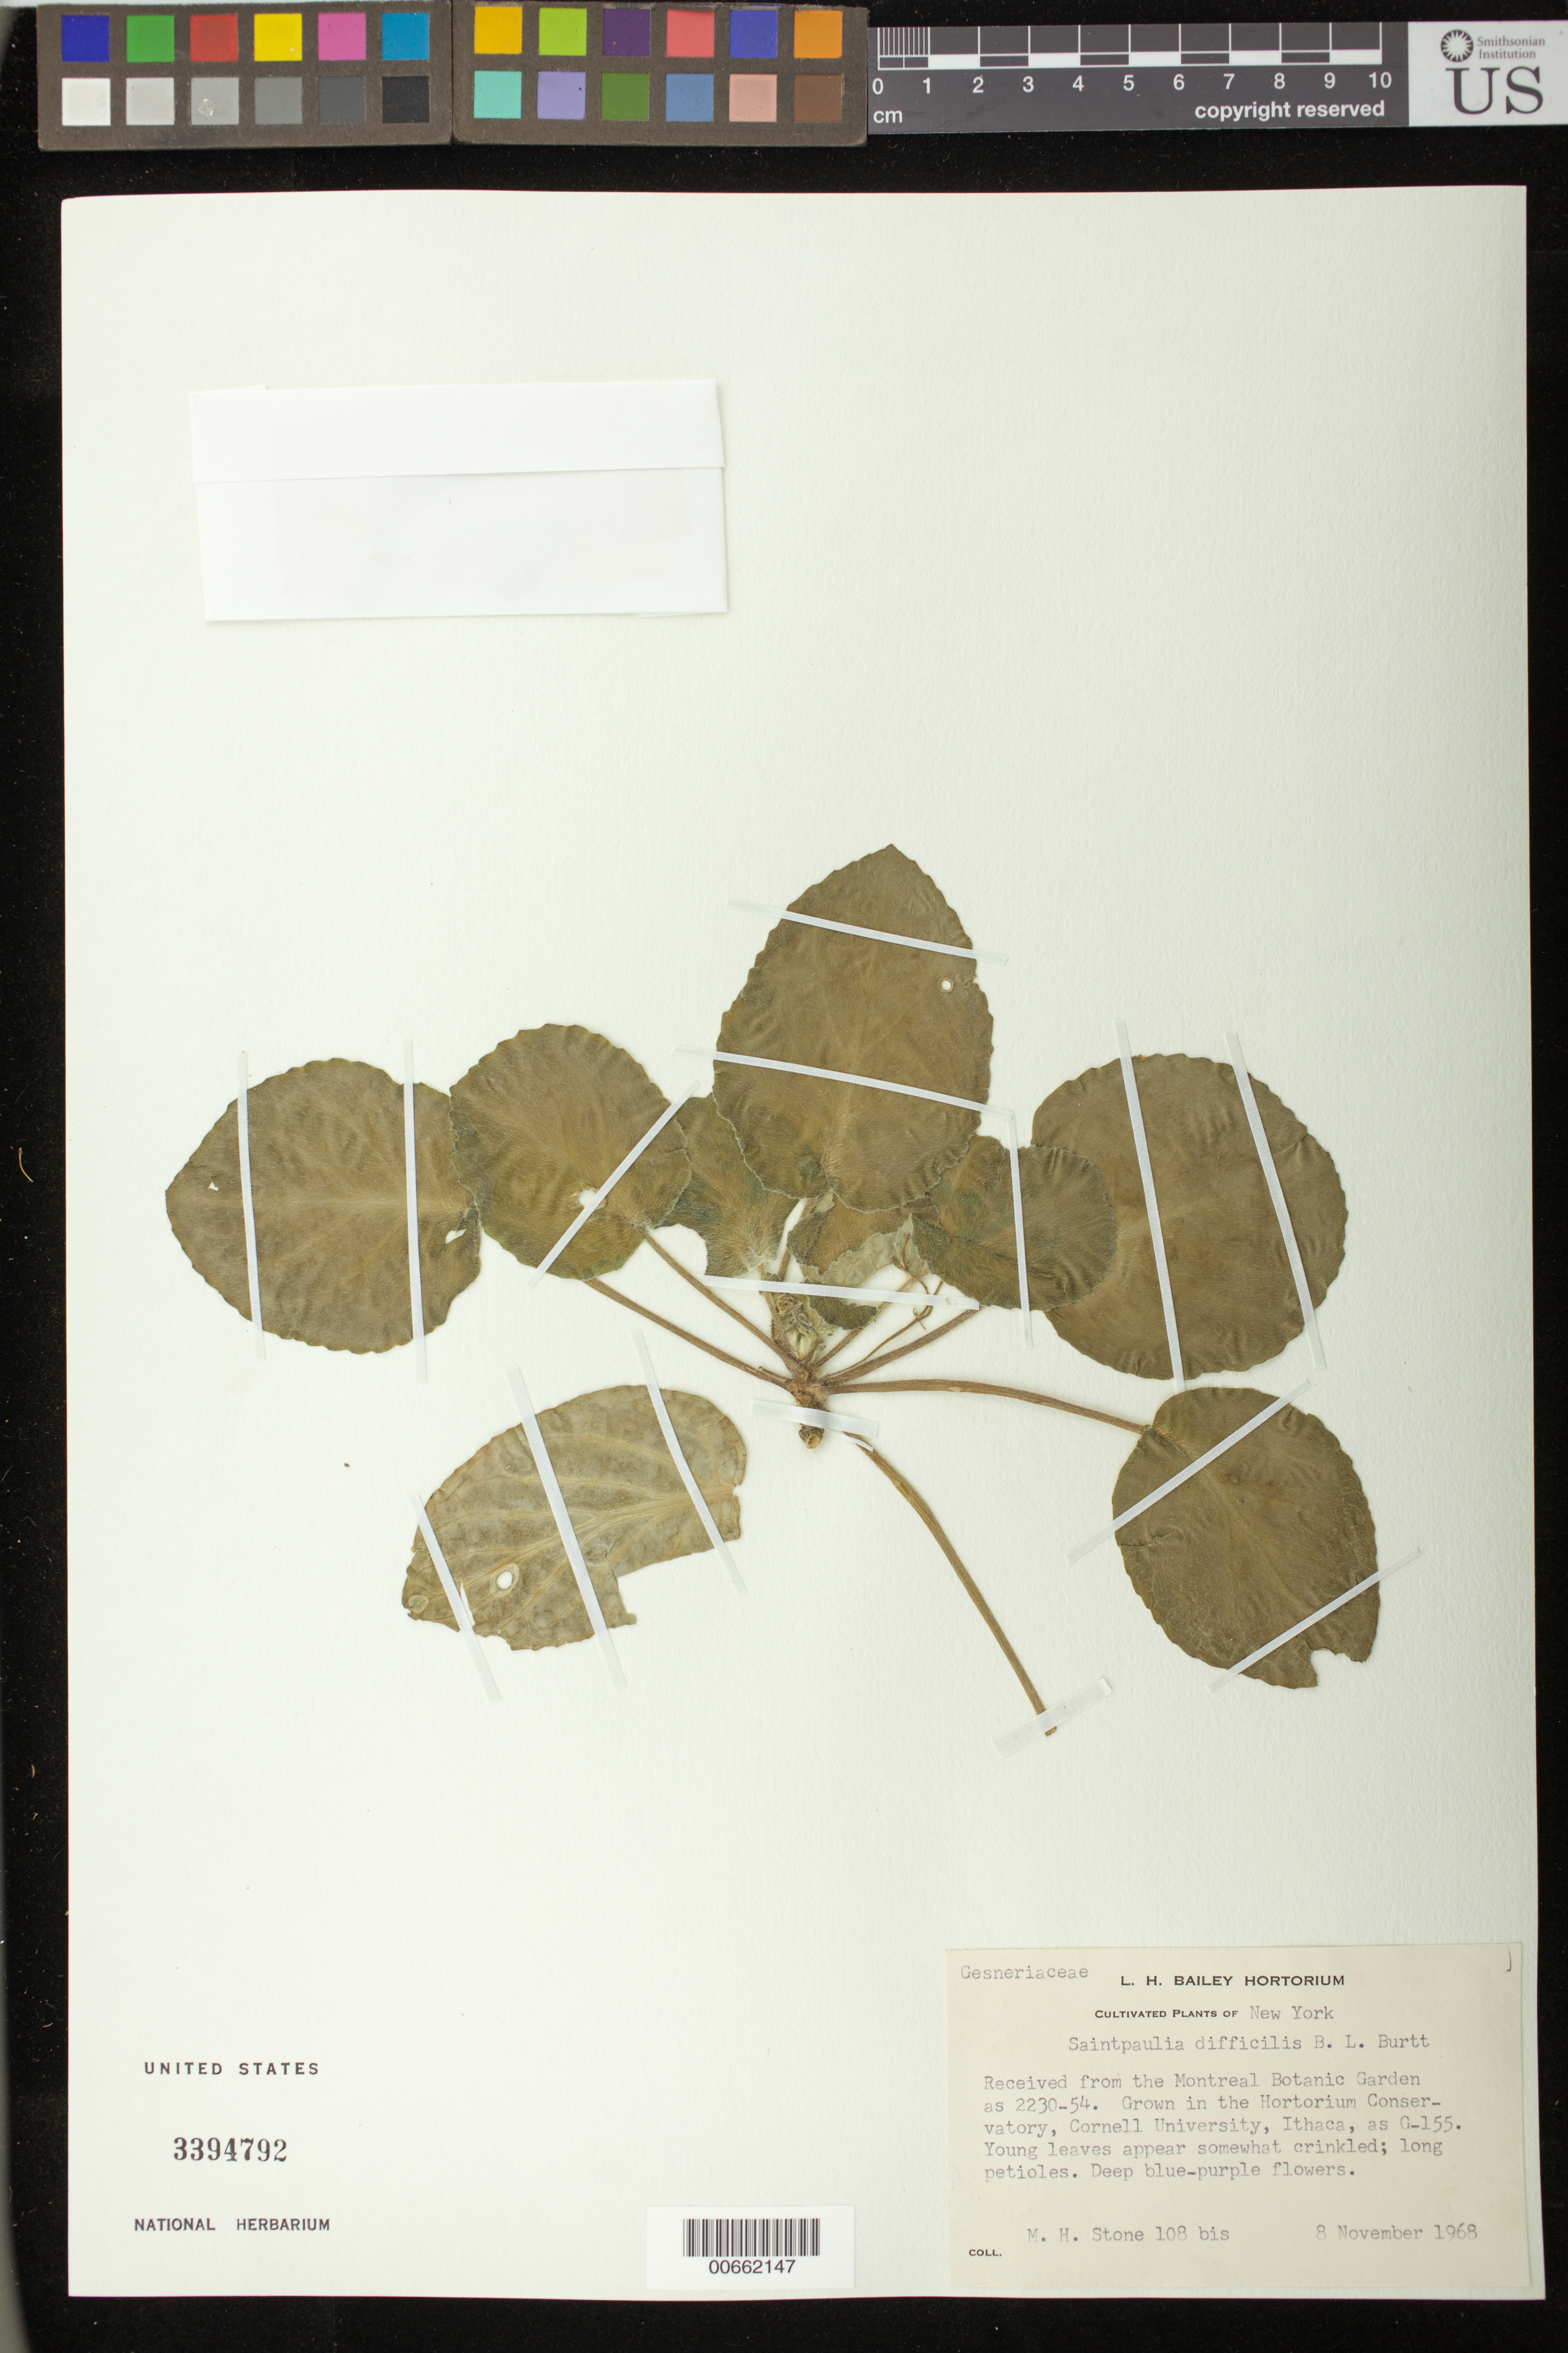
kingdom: Plantae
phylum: Tracheophyta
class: Magnoliopsida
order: Lamiales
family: Gesneriaceae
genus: Streptocarpus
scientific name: Streptocarpus ionanthus subsp. grotei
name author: (Engl.) Christenh.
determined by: Skog, Laurence E.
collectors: M. Stone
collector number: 108 bis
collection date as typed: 08 Nov 1968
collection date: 1968-11-08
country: United States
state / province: New York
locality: Grown in the Hortorium Conservatory, Cornell University, Ithaca [New York]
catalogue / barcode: US 3394792